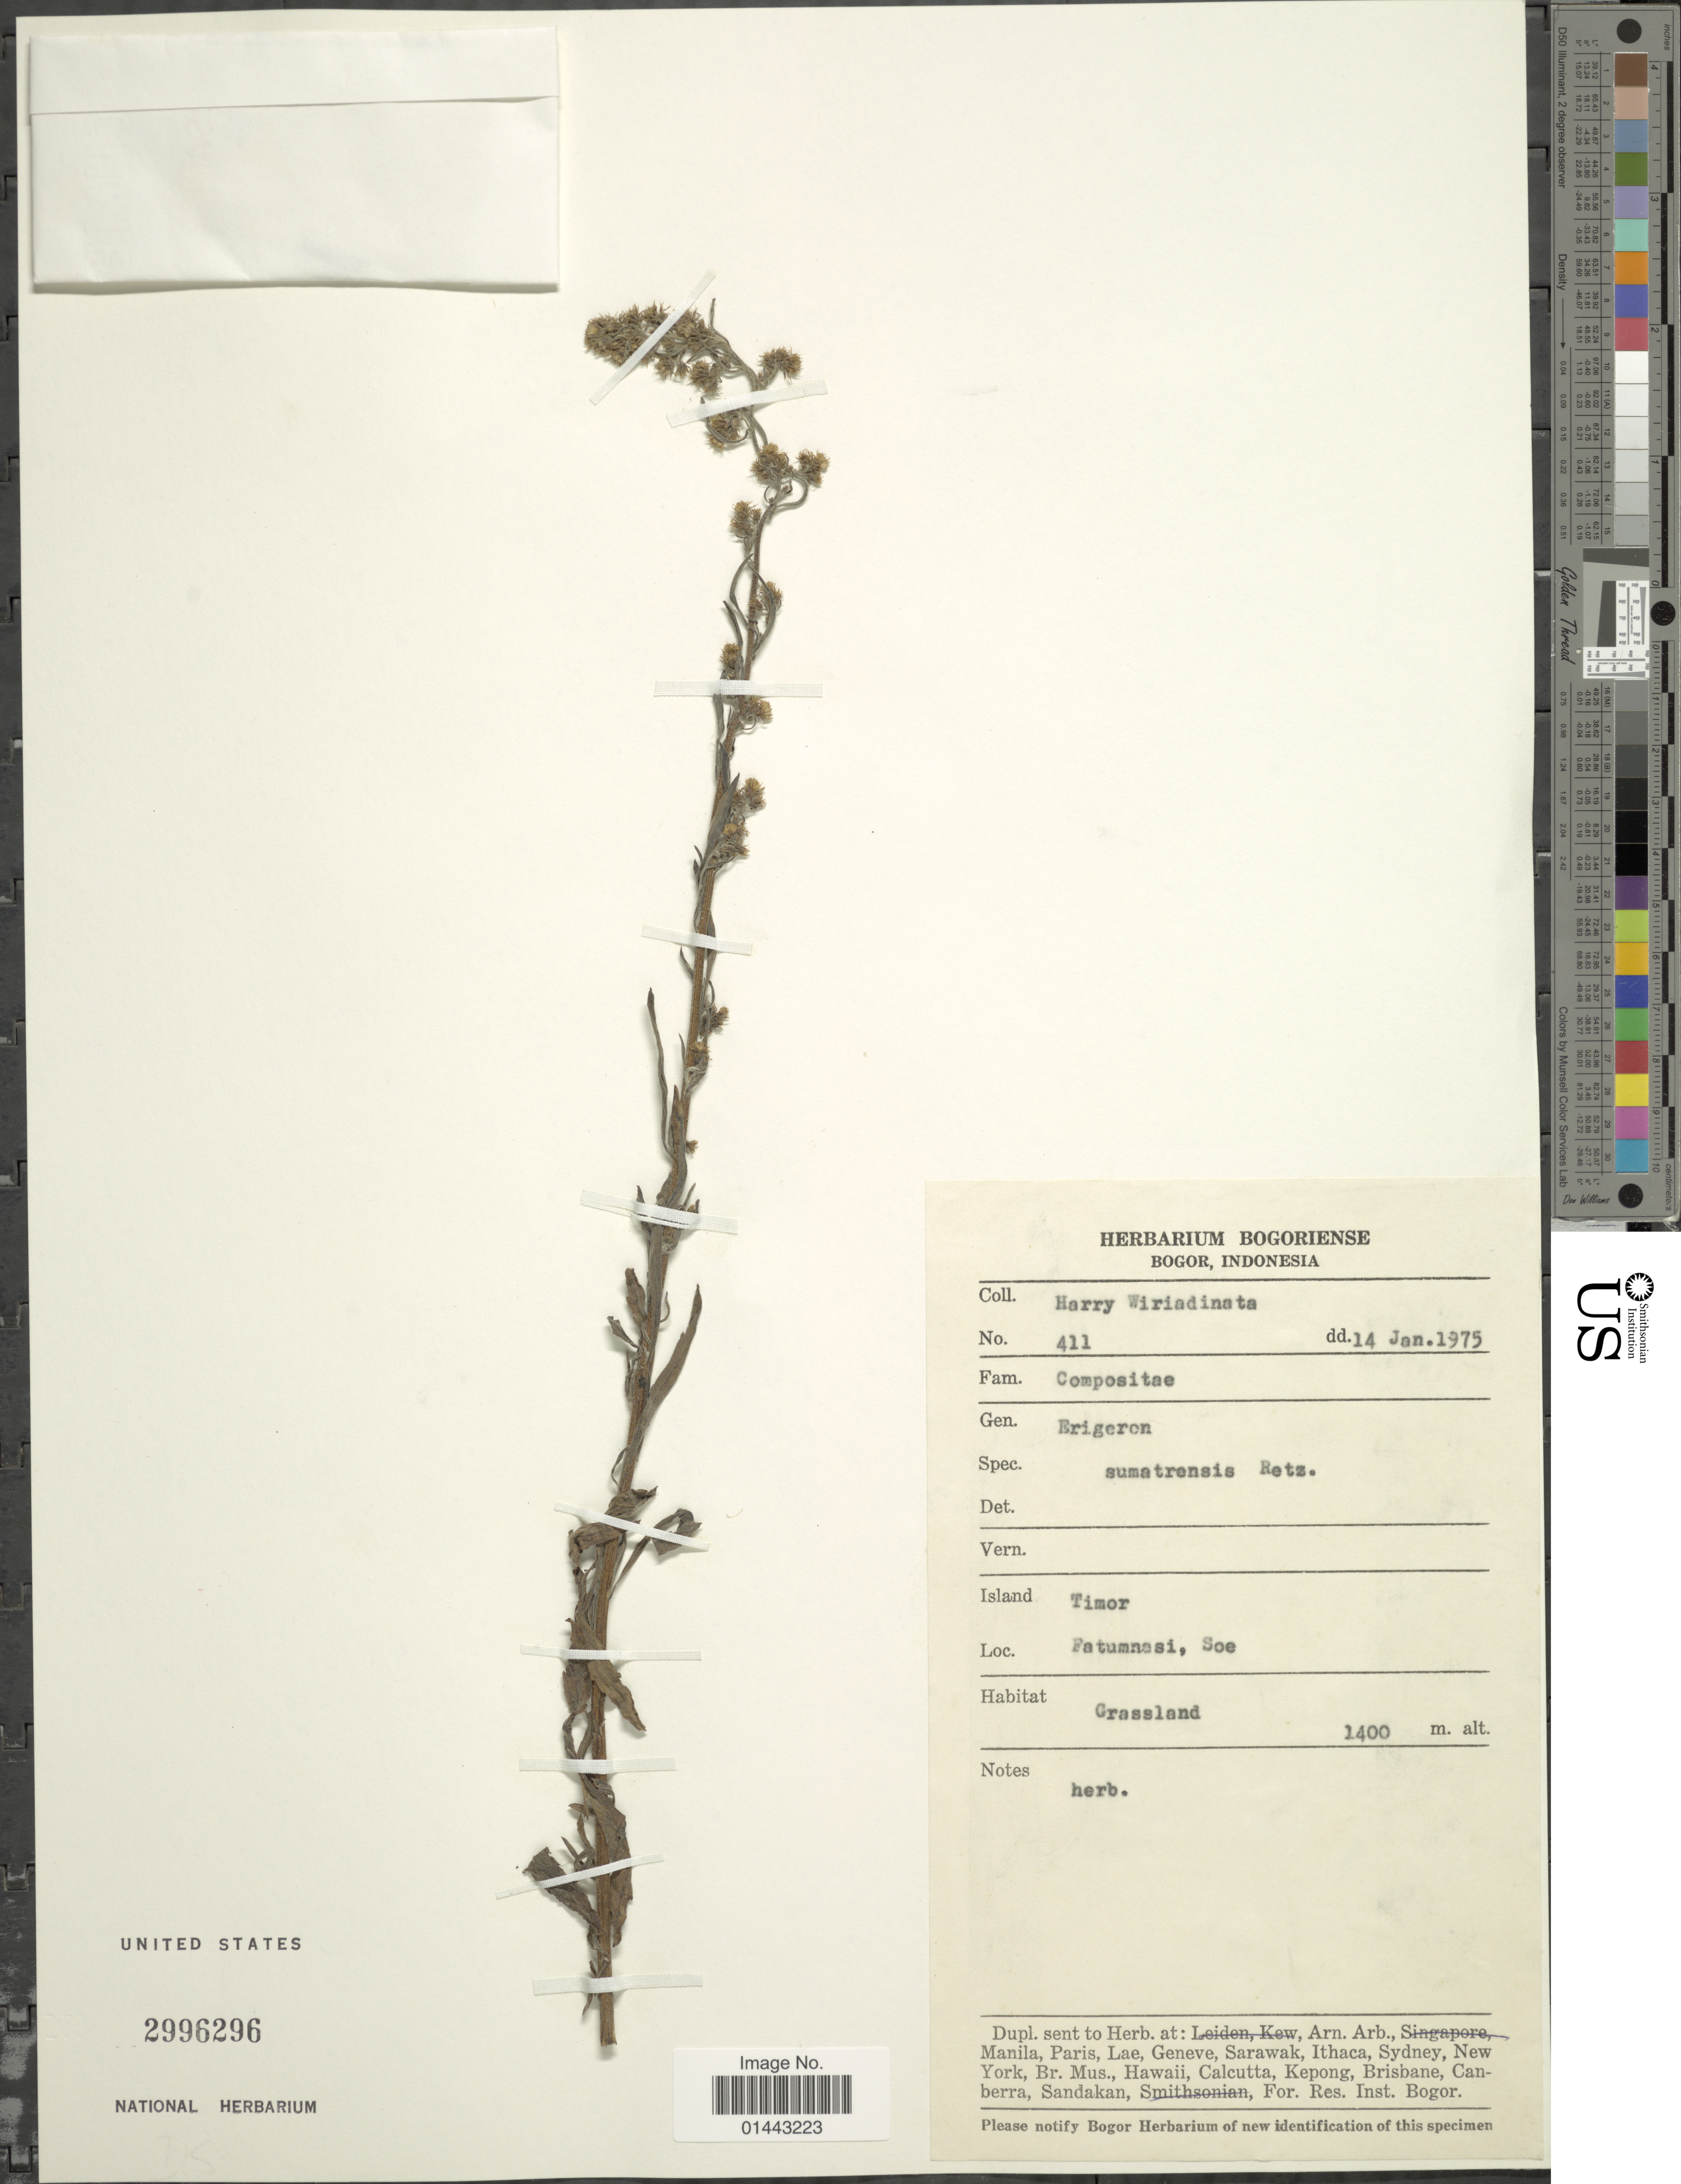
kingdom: Plantae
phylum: Tracheophyta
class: Magnoliopsida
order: Asterales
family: Asteraceae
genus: Erigeron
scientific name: Erigeron sumatrensis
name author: Retz.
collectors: H. Wiriadanata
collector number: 411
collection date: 1975-01-14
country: Indonesia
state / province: Nusa Tenggara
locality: Island Timor, Fatumnesi, Soo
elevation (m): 1400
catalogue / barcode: US 2996296